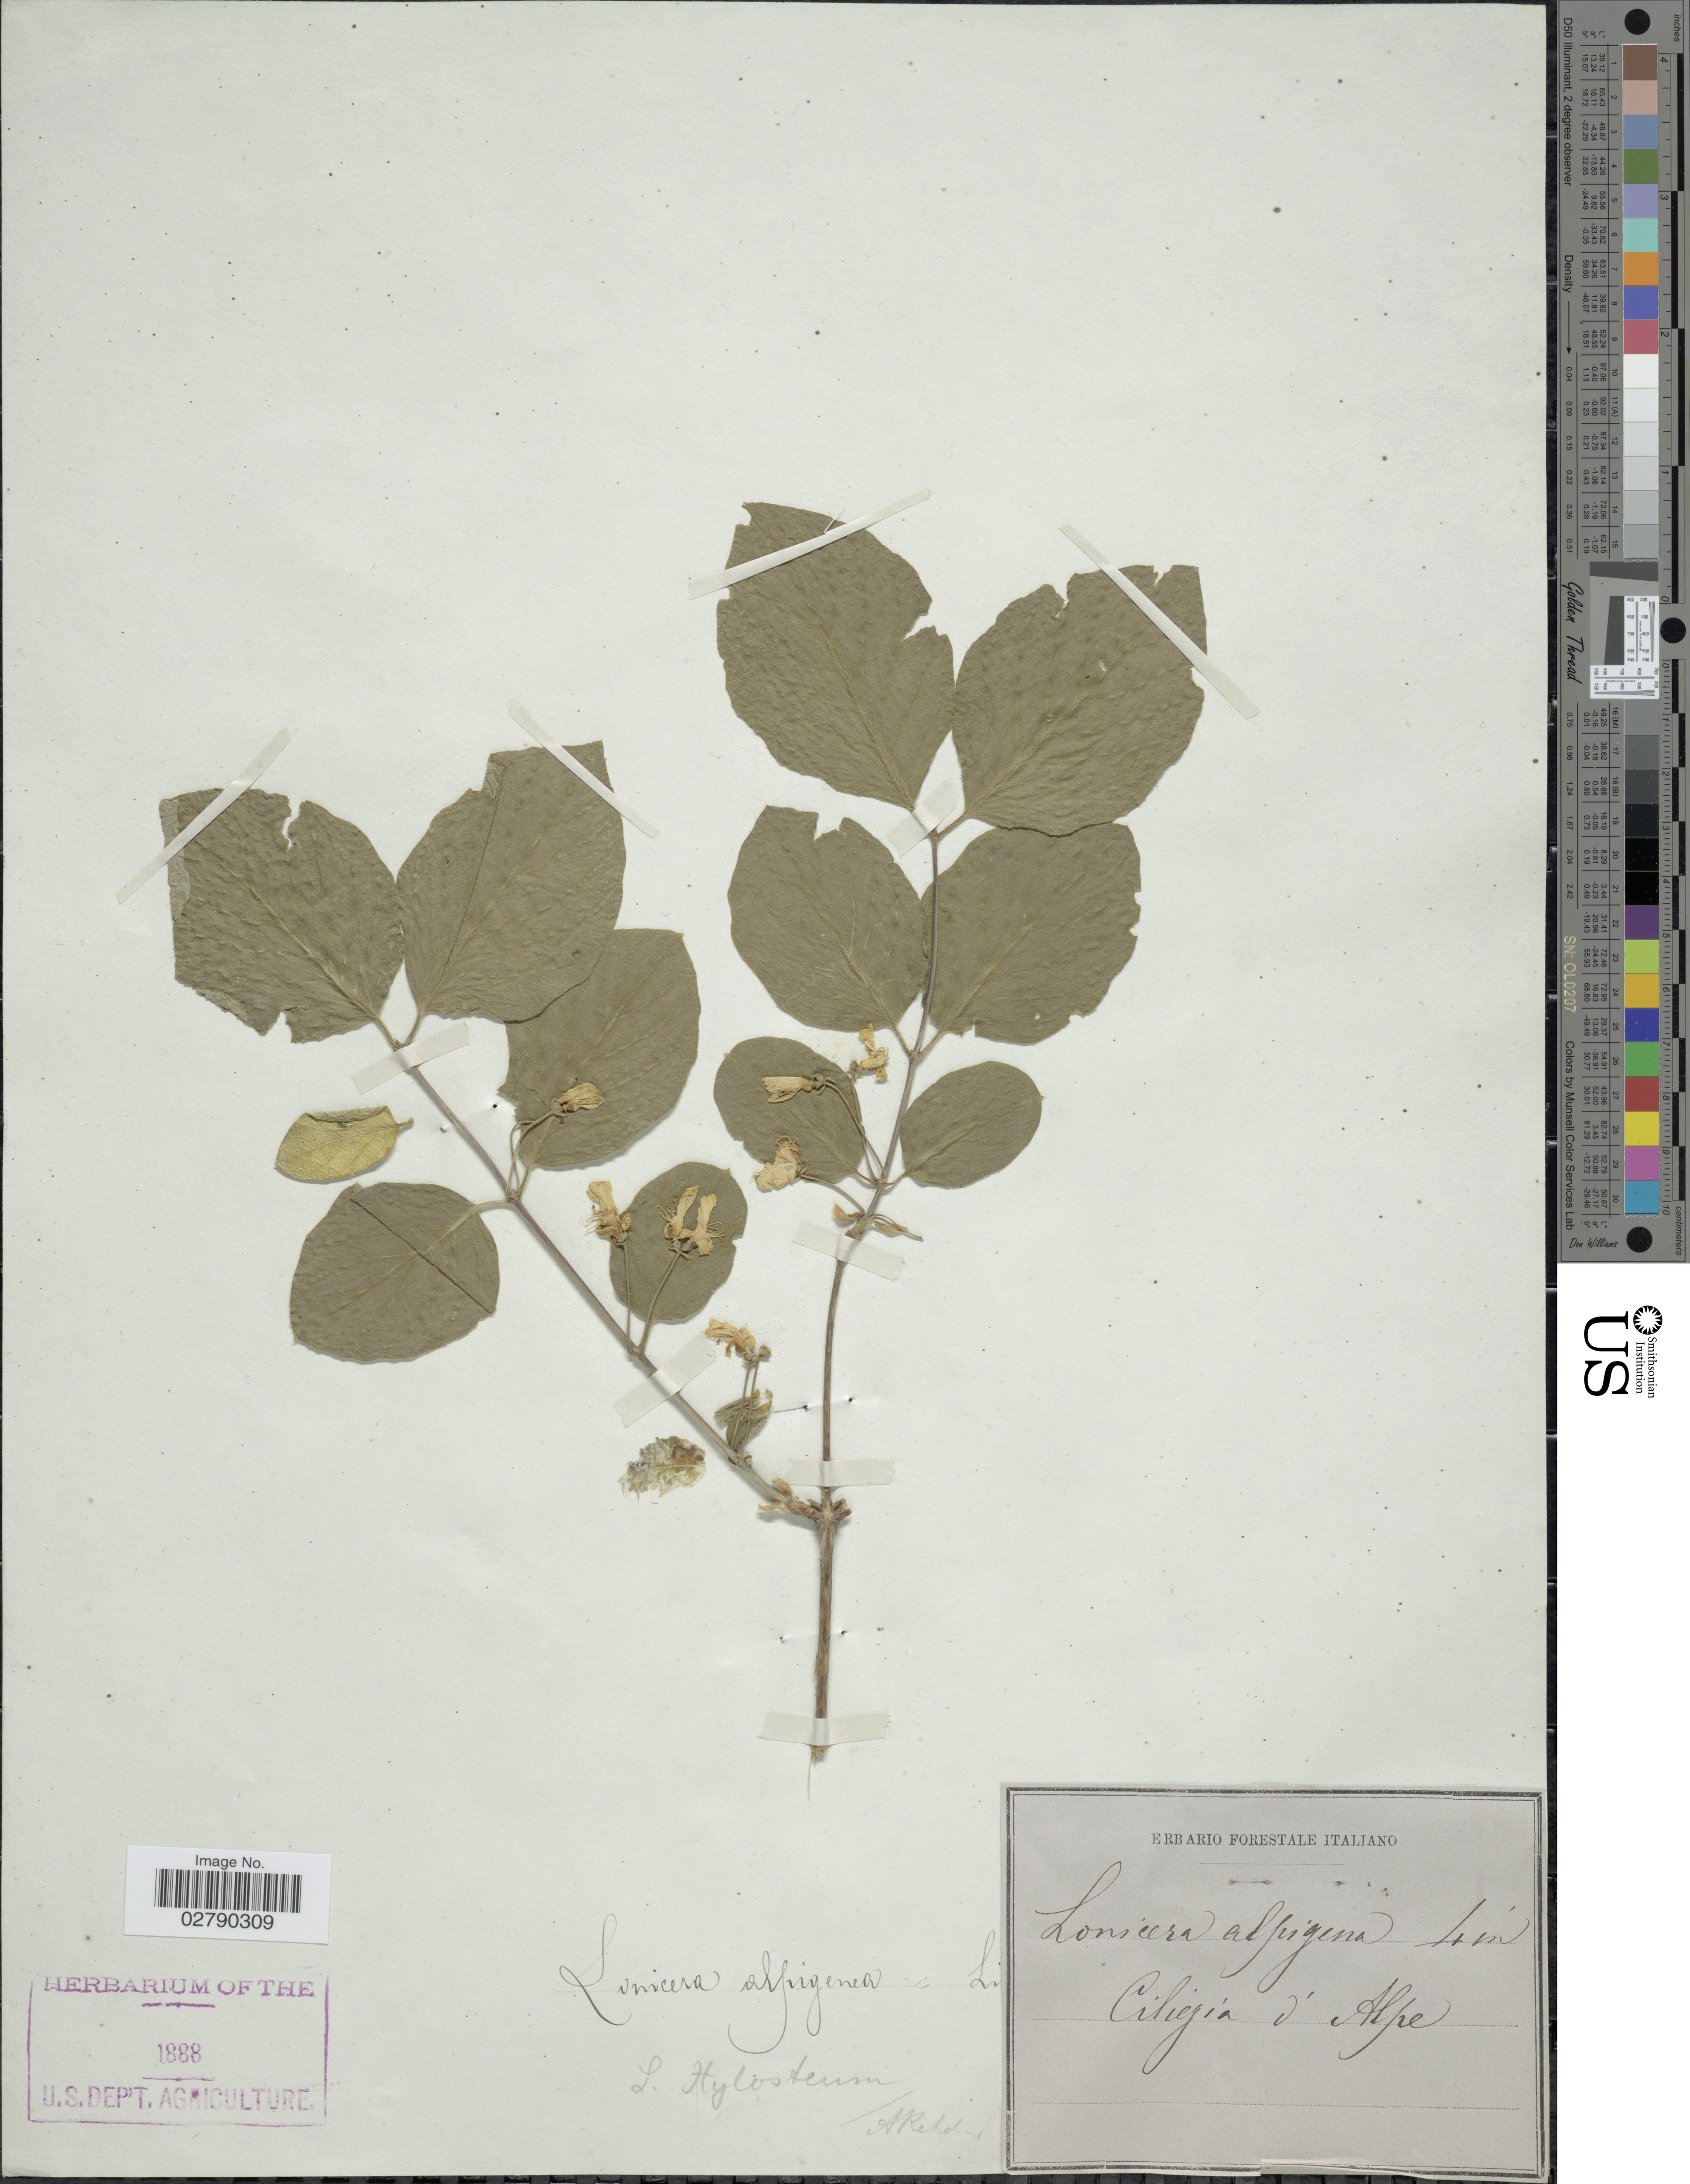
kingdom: Plantae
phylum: Tracheophyta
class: Magnoliopsida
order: Dipsacales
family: Caprifoliaceae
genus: Leycesteria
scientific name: Leycesteria alpigena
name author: L.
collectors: Ex herb. Forestale Italiano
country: Italy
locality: Ciliegia d' Alpe